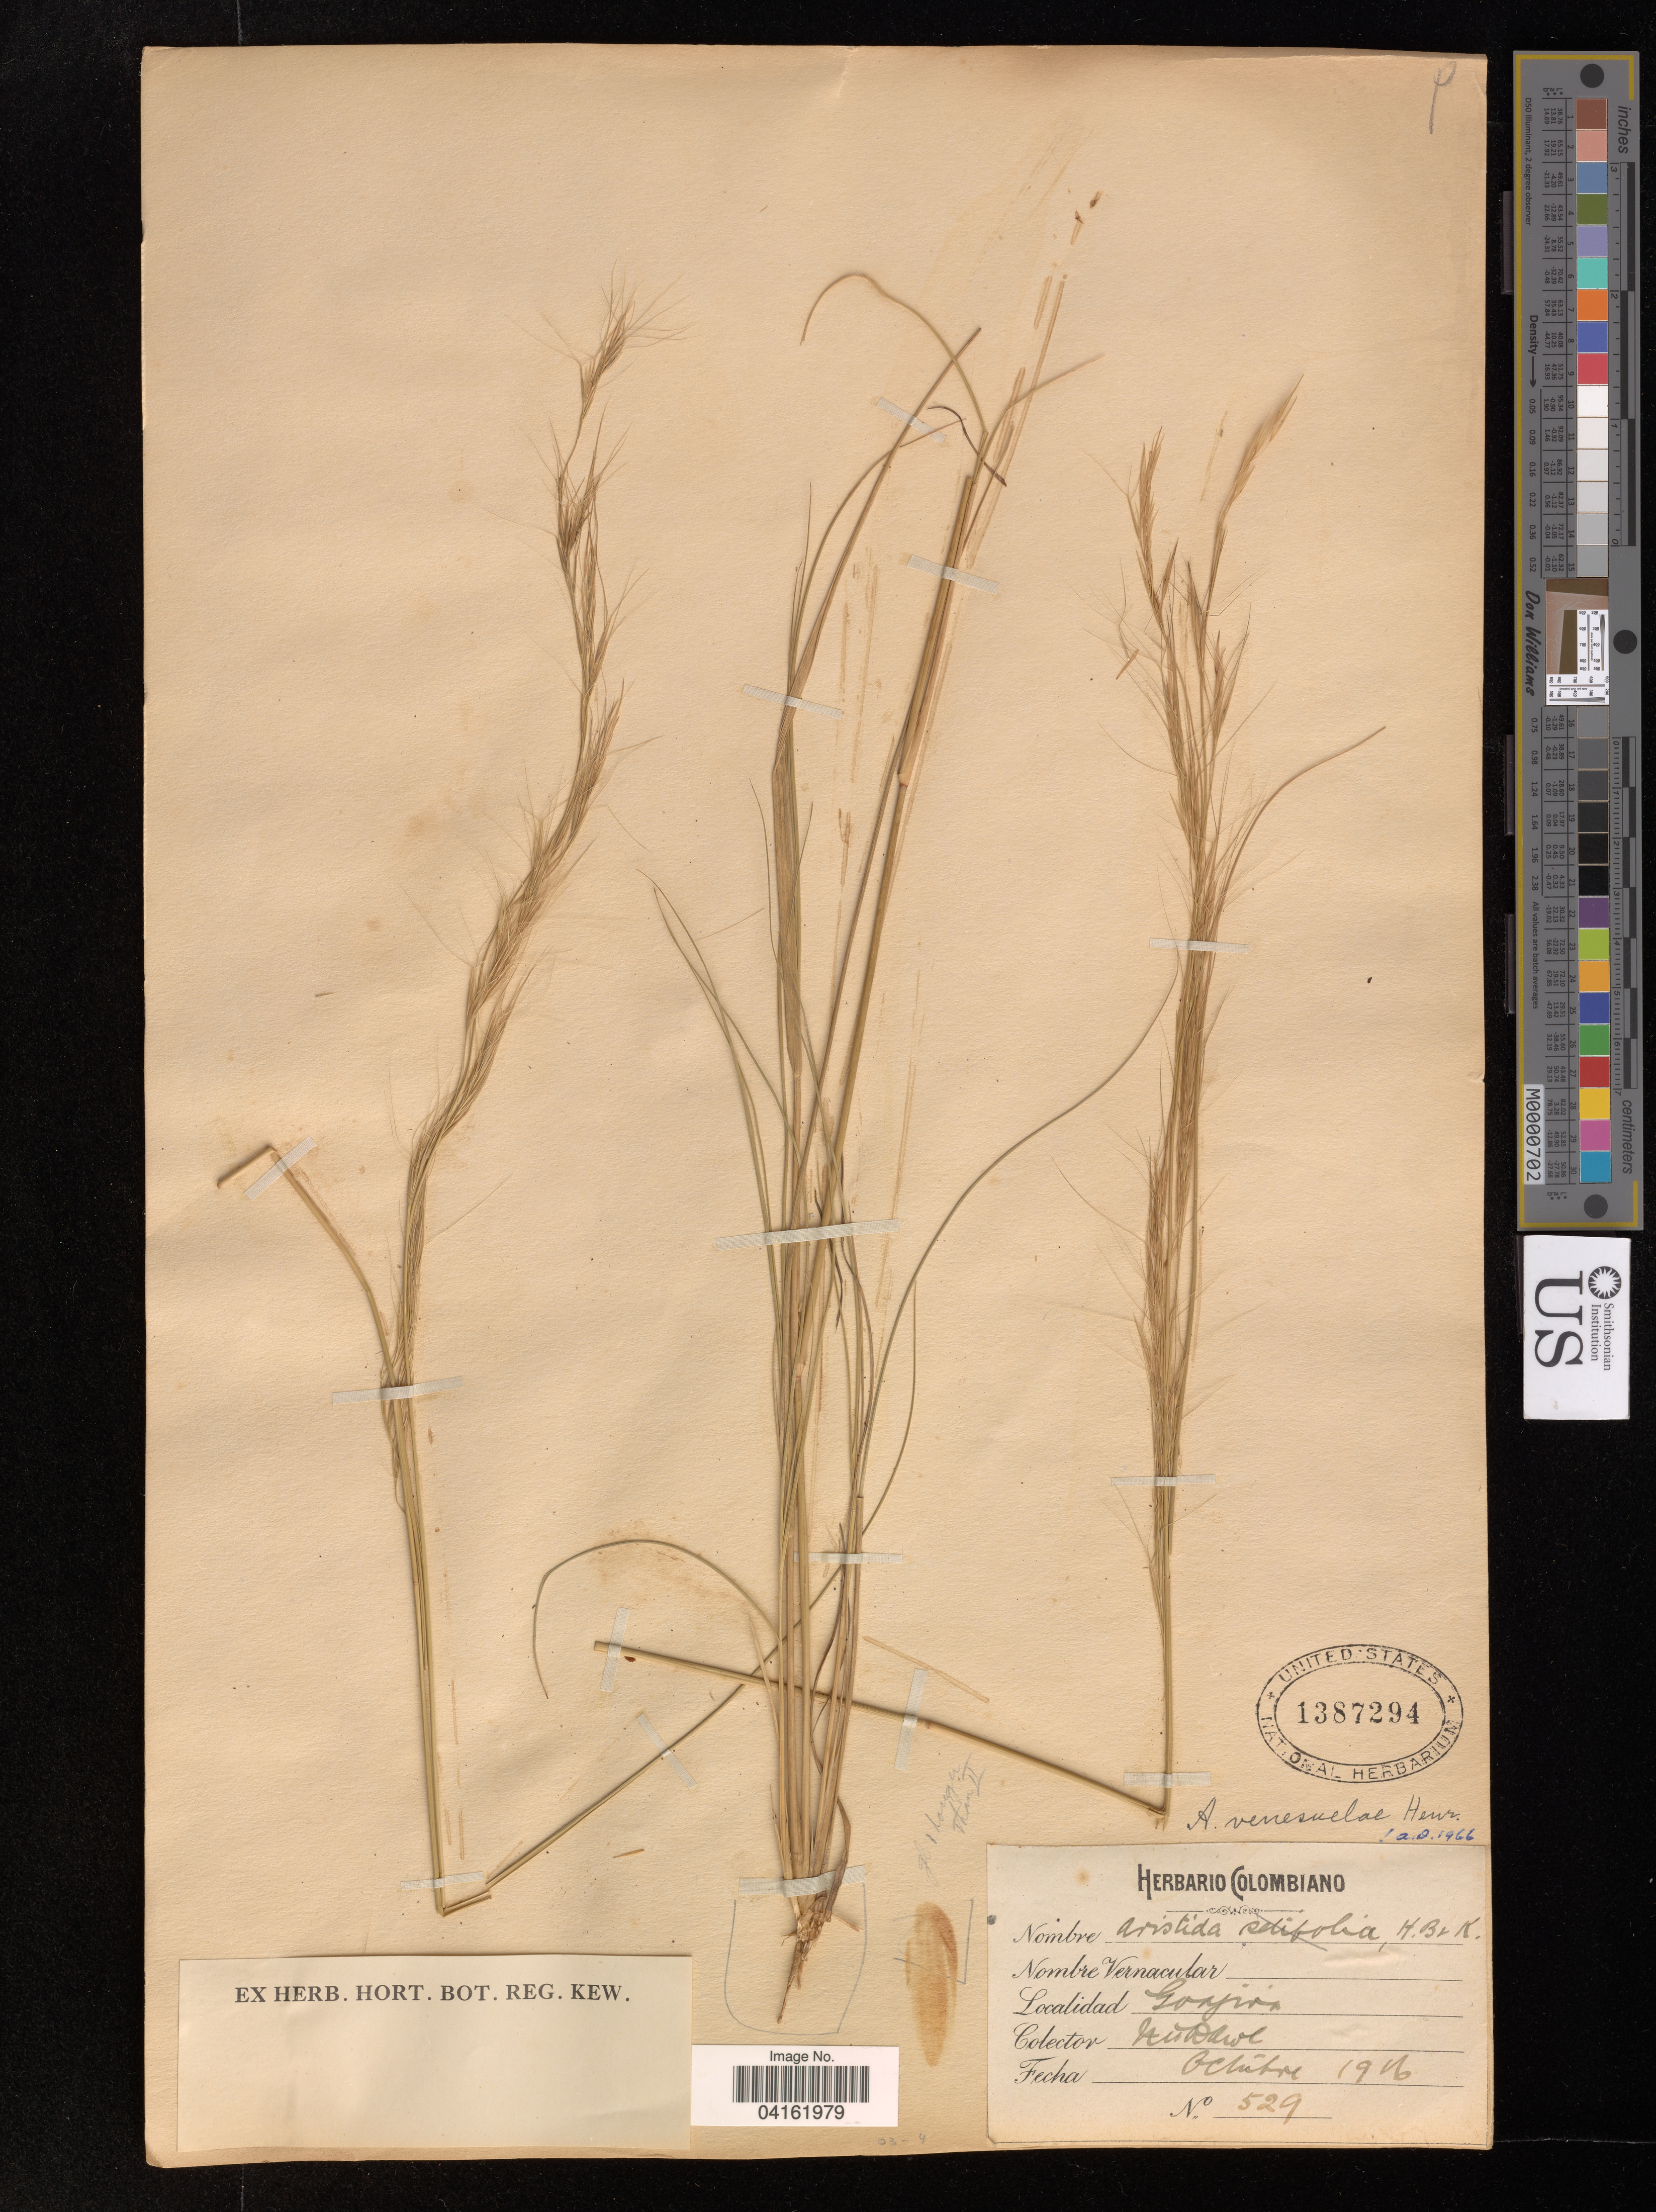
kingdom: Plantae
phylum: Tracheophyta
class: Liliopsida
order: Poales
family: Poaceae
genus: Aristida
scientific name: Aristida venesuelae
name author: Henr.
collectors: M. T. Dawe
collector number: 529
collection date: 1916-10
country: Colombia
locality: Goajira.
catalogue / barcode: US 1387294